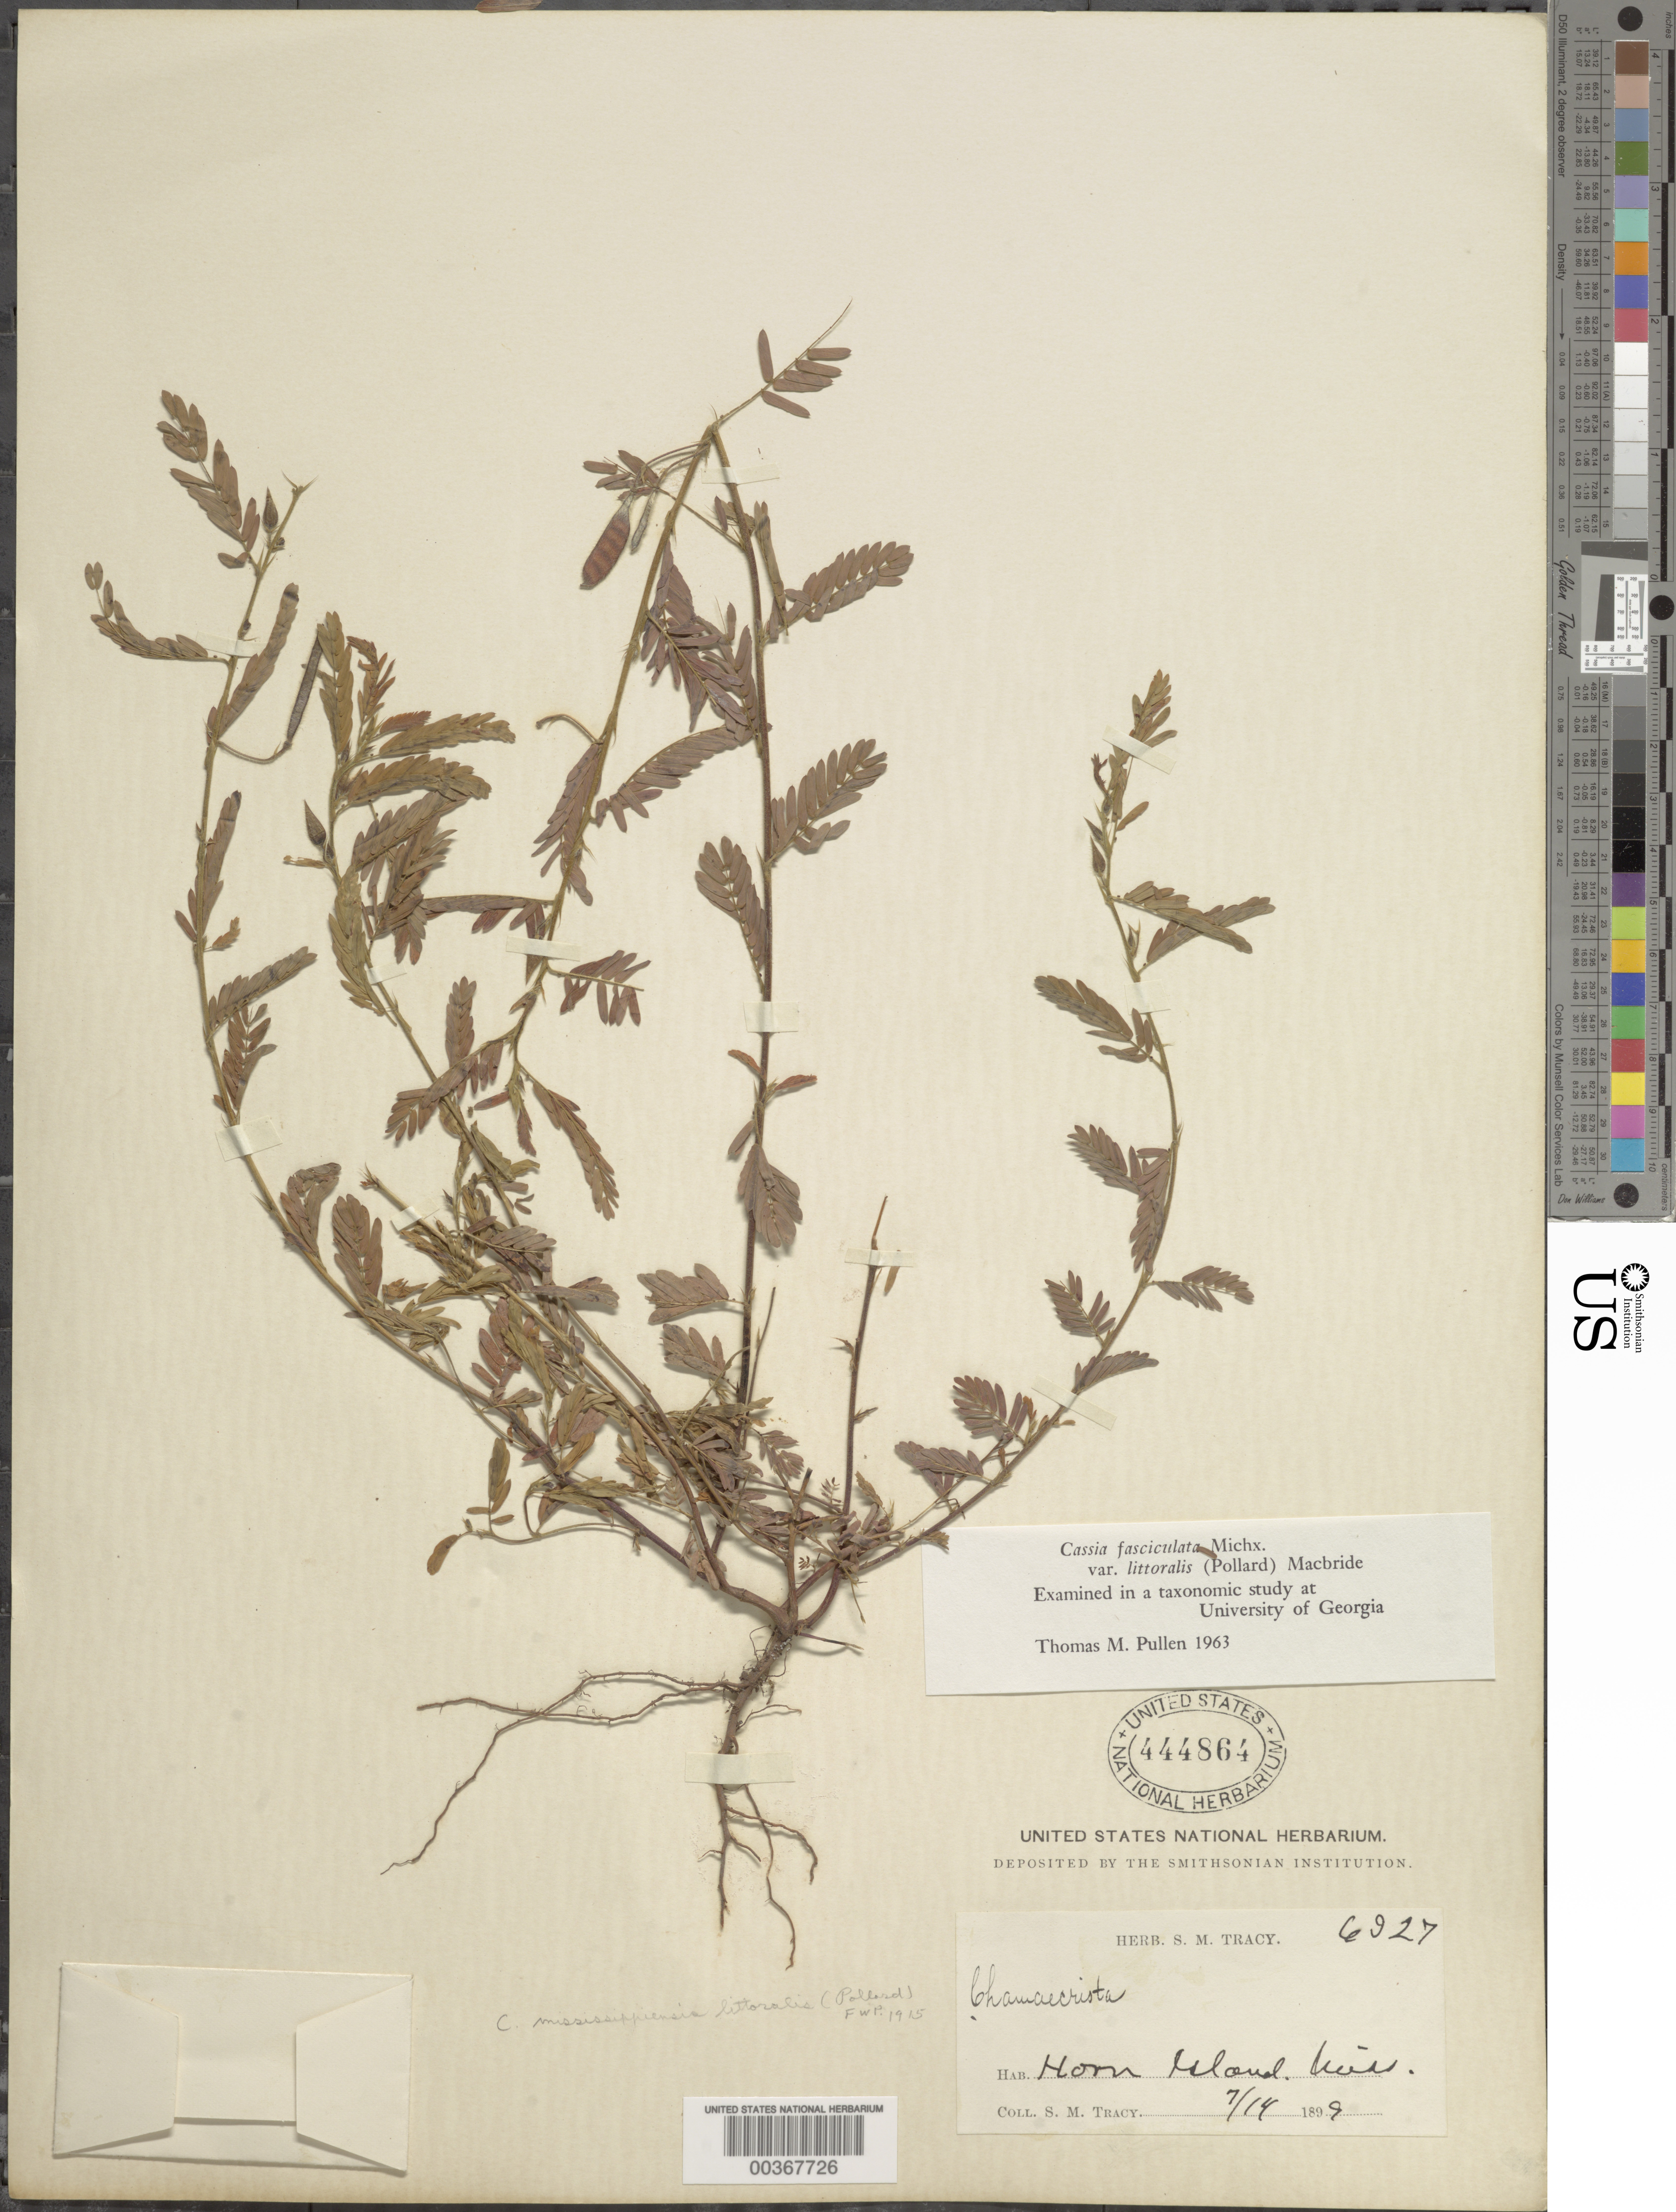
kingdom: Plantae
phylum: Tracheophyta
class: Magnoliopsida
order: Fabales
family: Fabaceae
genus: Chamaecrista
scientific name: Chamaecrista fasciculata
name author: (Michx.) Greene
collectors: S. M. Tracy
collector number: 6927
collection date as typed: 14 Jul 1899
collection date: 1899-07-14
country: United States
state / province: Mississippi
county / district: Jackson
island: Horn Island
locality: Horn i.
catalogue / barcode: US 444864